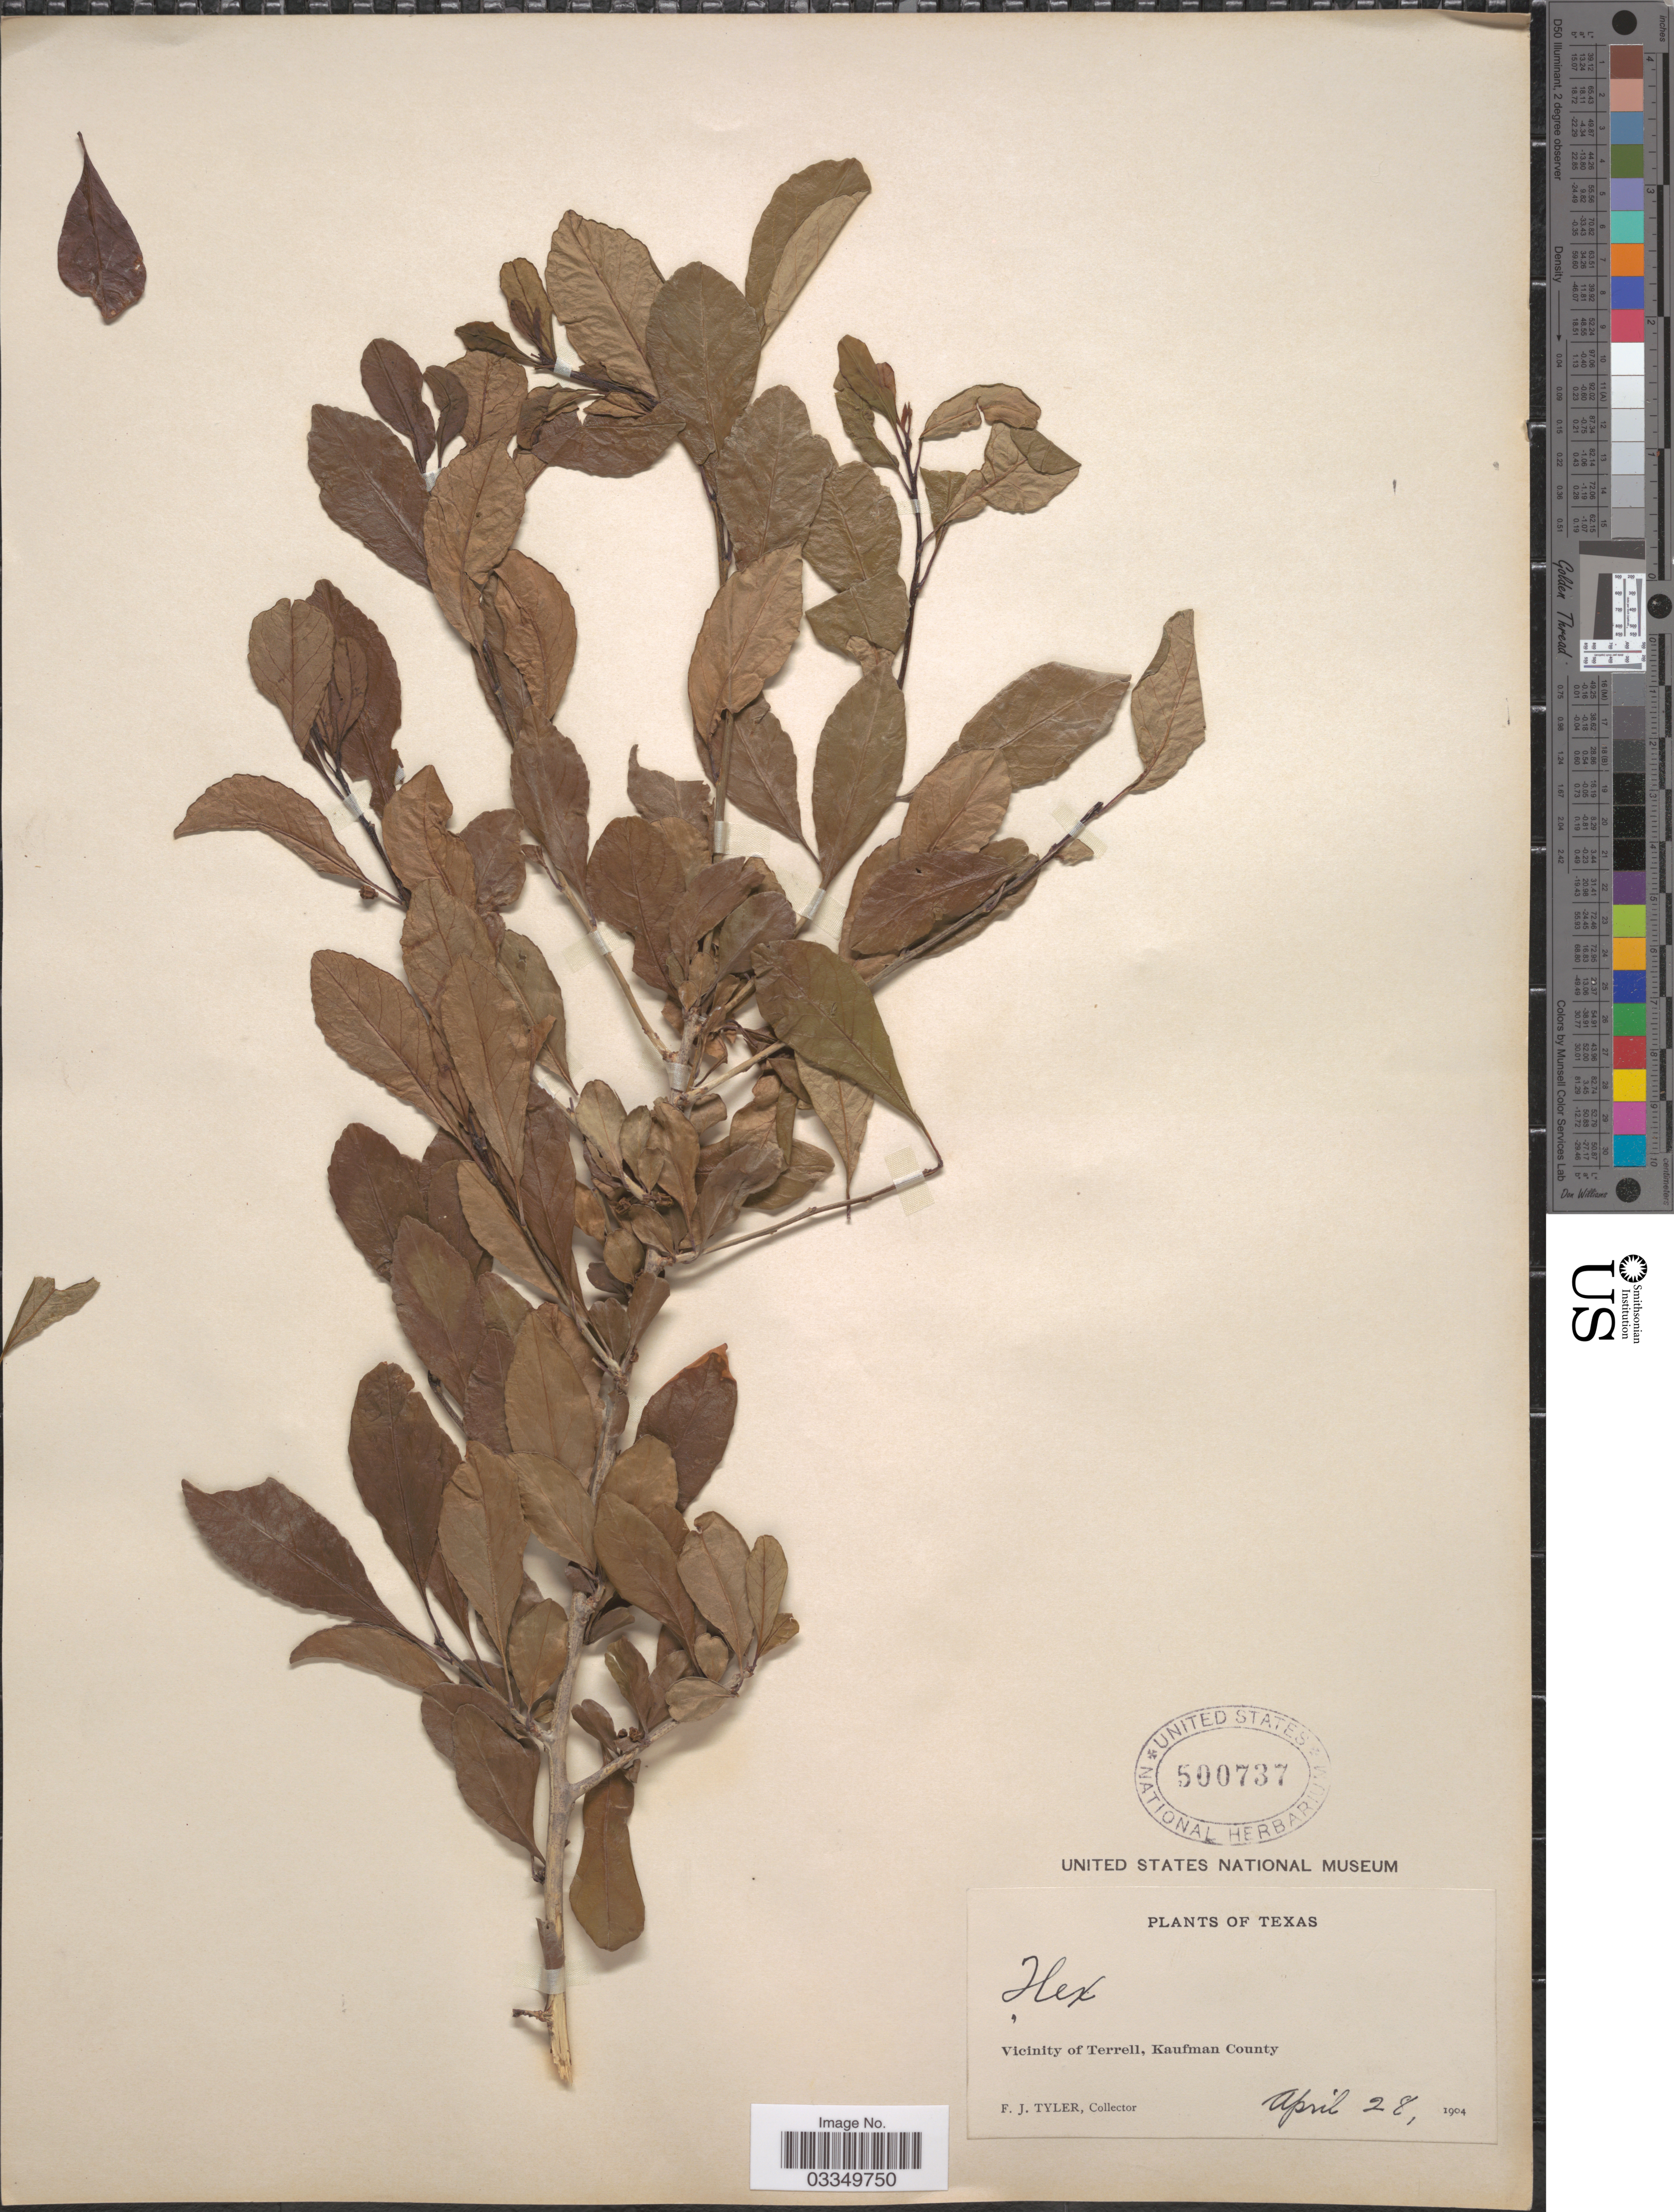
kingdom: Plantae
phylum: Tracheophyta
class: Magnoliopsida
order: Aquifoliales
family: Aquifoliaceae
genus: Ilex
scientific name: Ilex decidua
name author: Walter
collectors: F. Tyler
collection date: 1904-04-28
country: United States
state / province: Texas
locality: Vicinity of Terrell, Kaufman County.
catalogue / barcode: US 500737